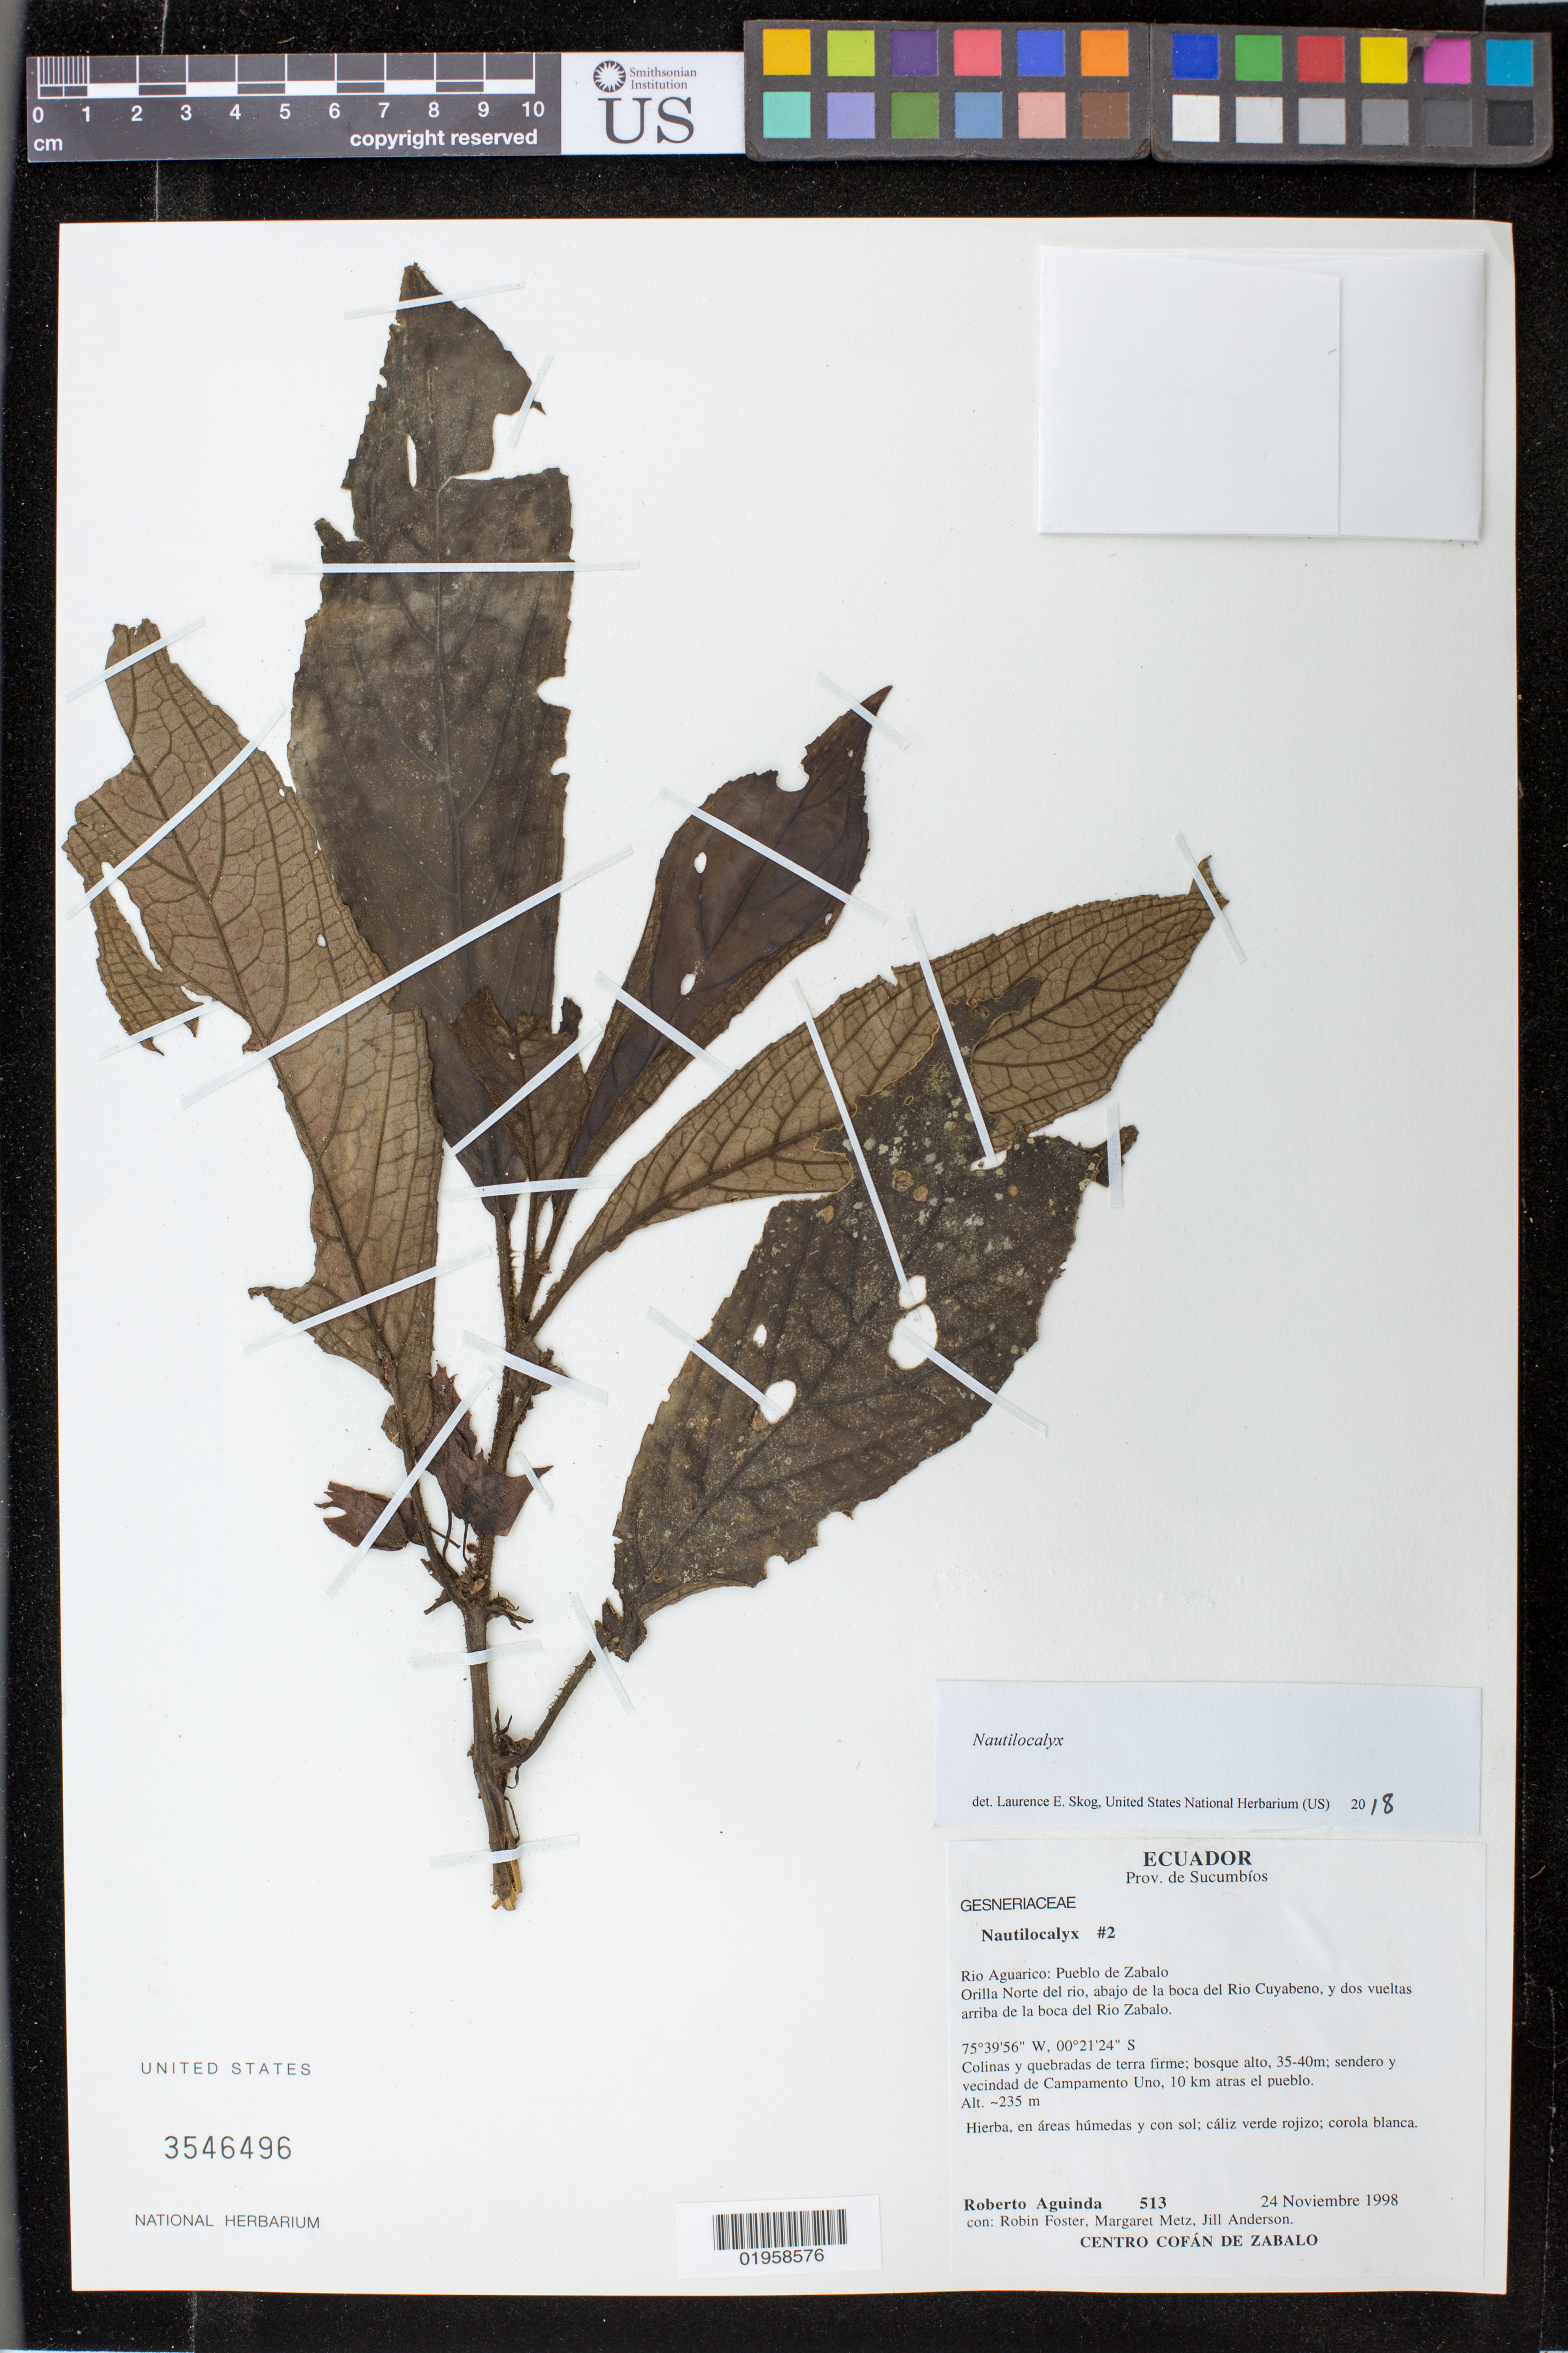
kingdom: Plantae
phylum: Tracheophyta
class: Magnoliopsida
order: Lamiales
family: Gesneriaceae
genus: Nautilocalyx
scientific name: Nautilocalyx sp.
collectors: R. Aguinda, R. B. Foster, M. Metz & J. Anderson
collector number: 513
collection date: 1998-11-24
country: Ecuador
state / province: Sucumbios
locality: Rio Aguarico: Pueblo de Zabalo; orilla Norte del rio, abajo de la boca del Rio Cuyabeno, y dos vueltas arriba de la boca del Rio Zabalo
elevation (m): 235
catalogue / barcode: US 3546496